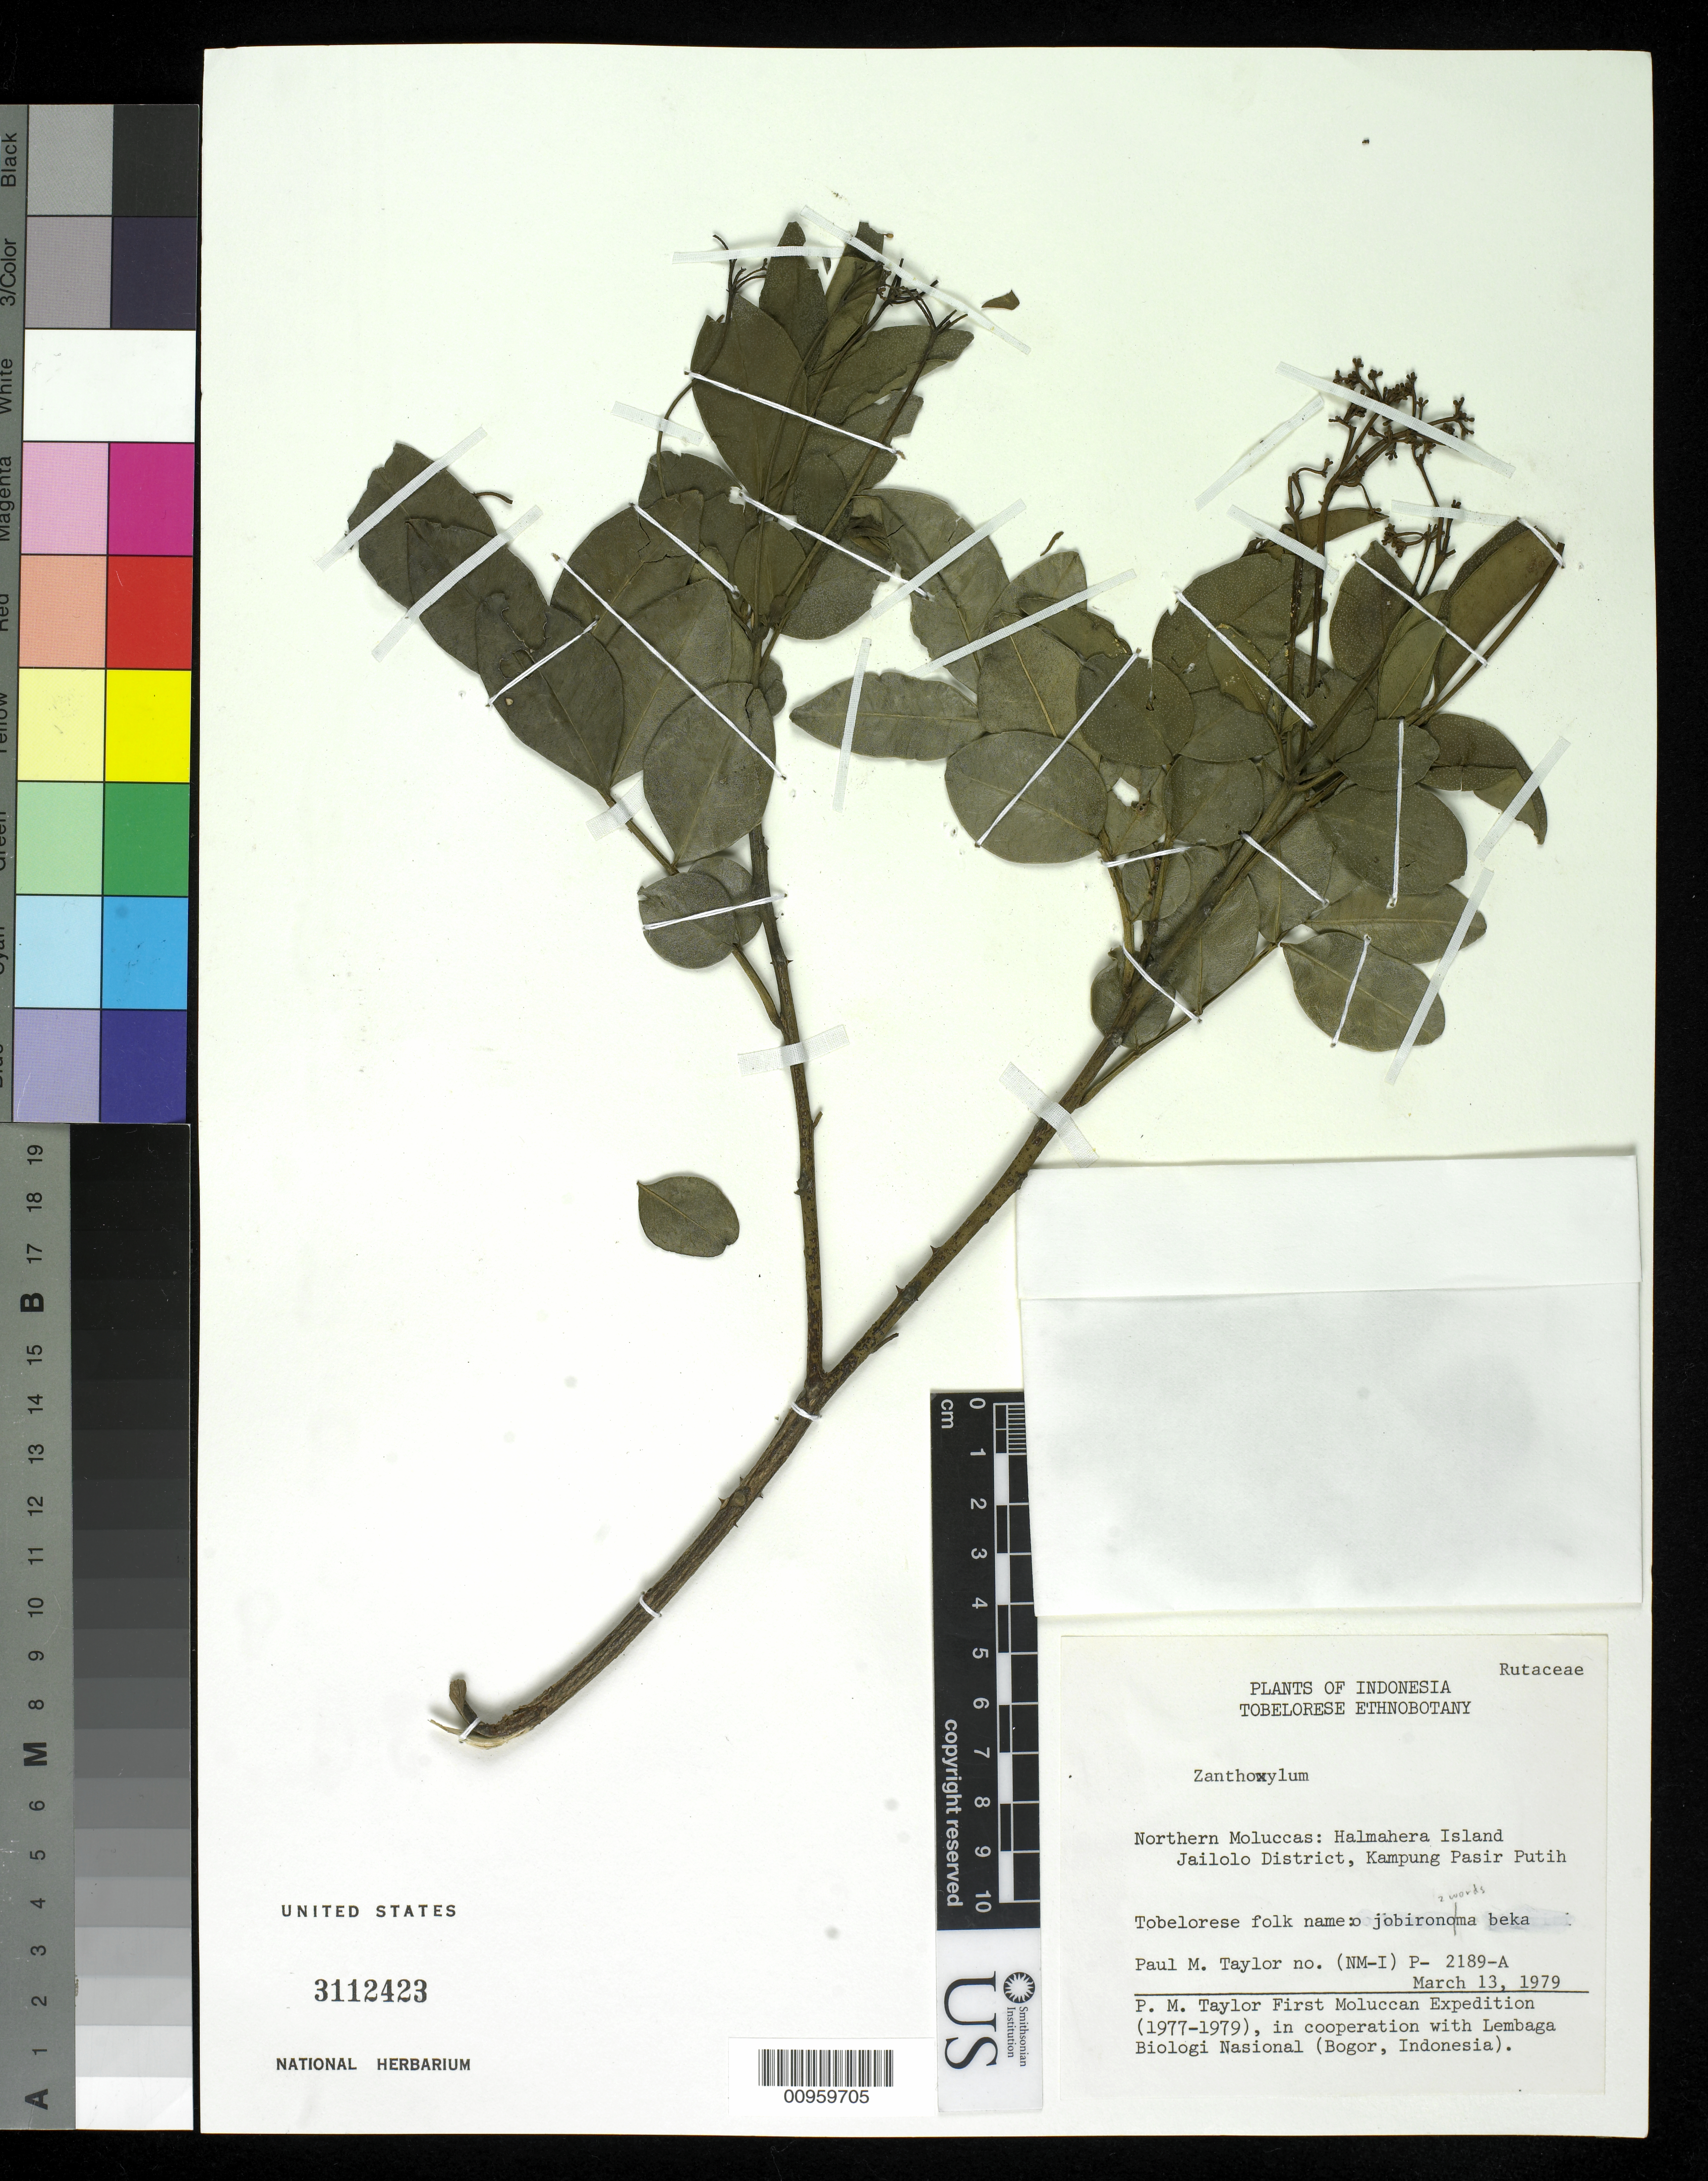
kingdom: Plantae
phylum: Tracheophyta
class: Magnoliopsida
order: Sapindales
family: Rutaceae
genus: Zanthoxylum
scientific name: Zanthoxylum sp.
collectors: P. M. Taylor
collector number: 2189 A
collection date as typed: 13 Mar 1979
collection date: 1979-03-13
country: Indonesia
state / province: Maluku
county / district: Maluku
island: Halmahera I.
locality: Jailolo District, Kampung Pasir Putih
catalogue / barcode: US 3112423